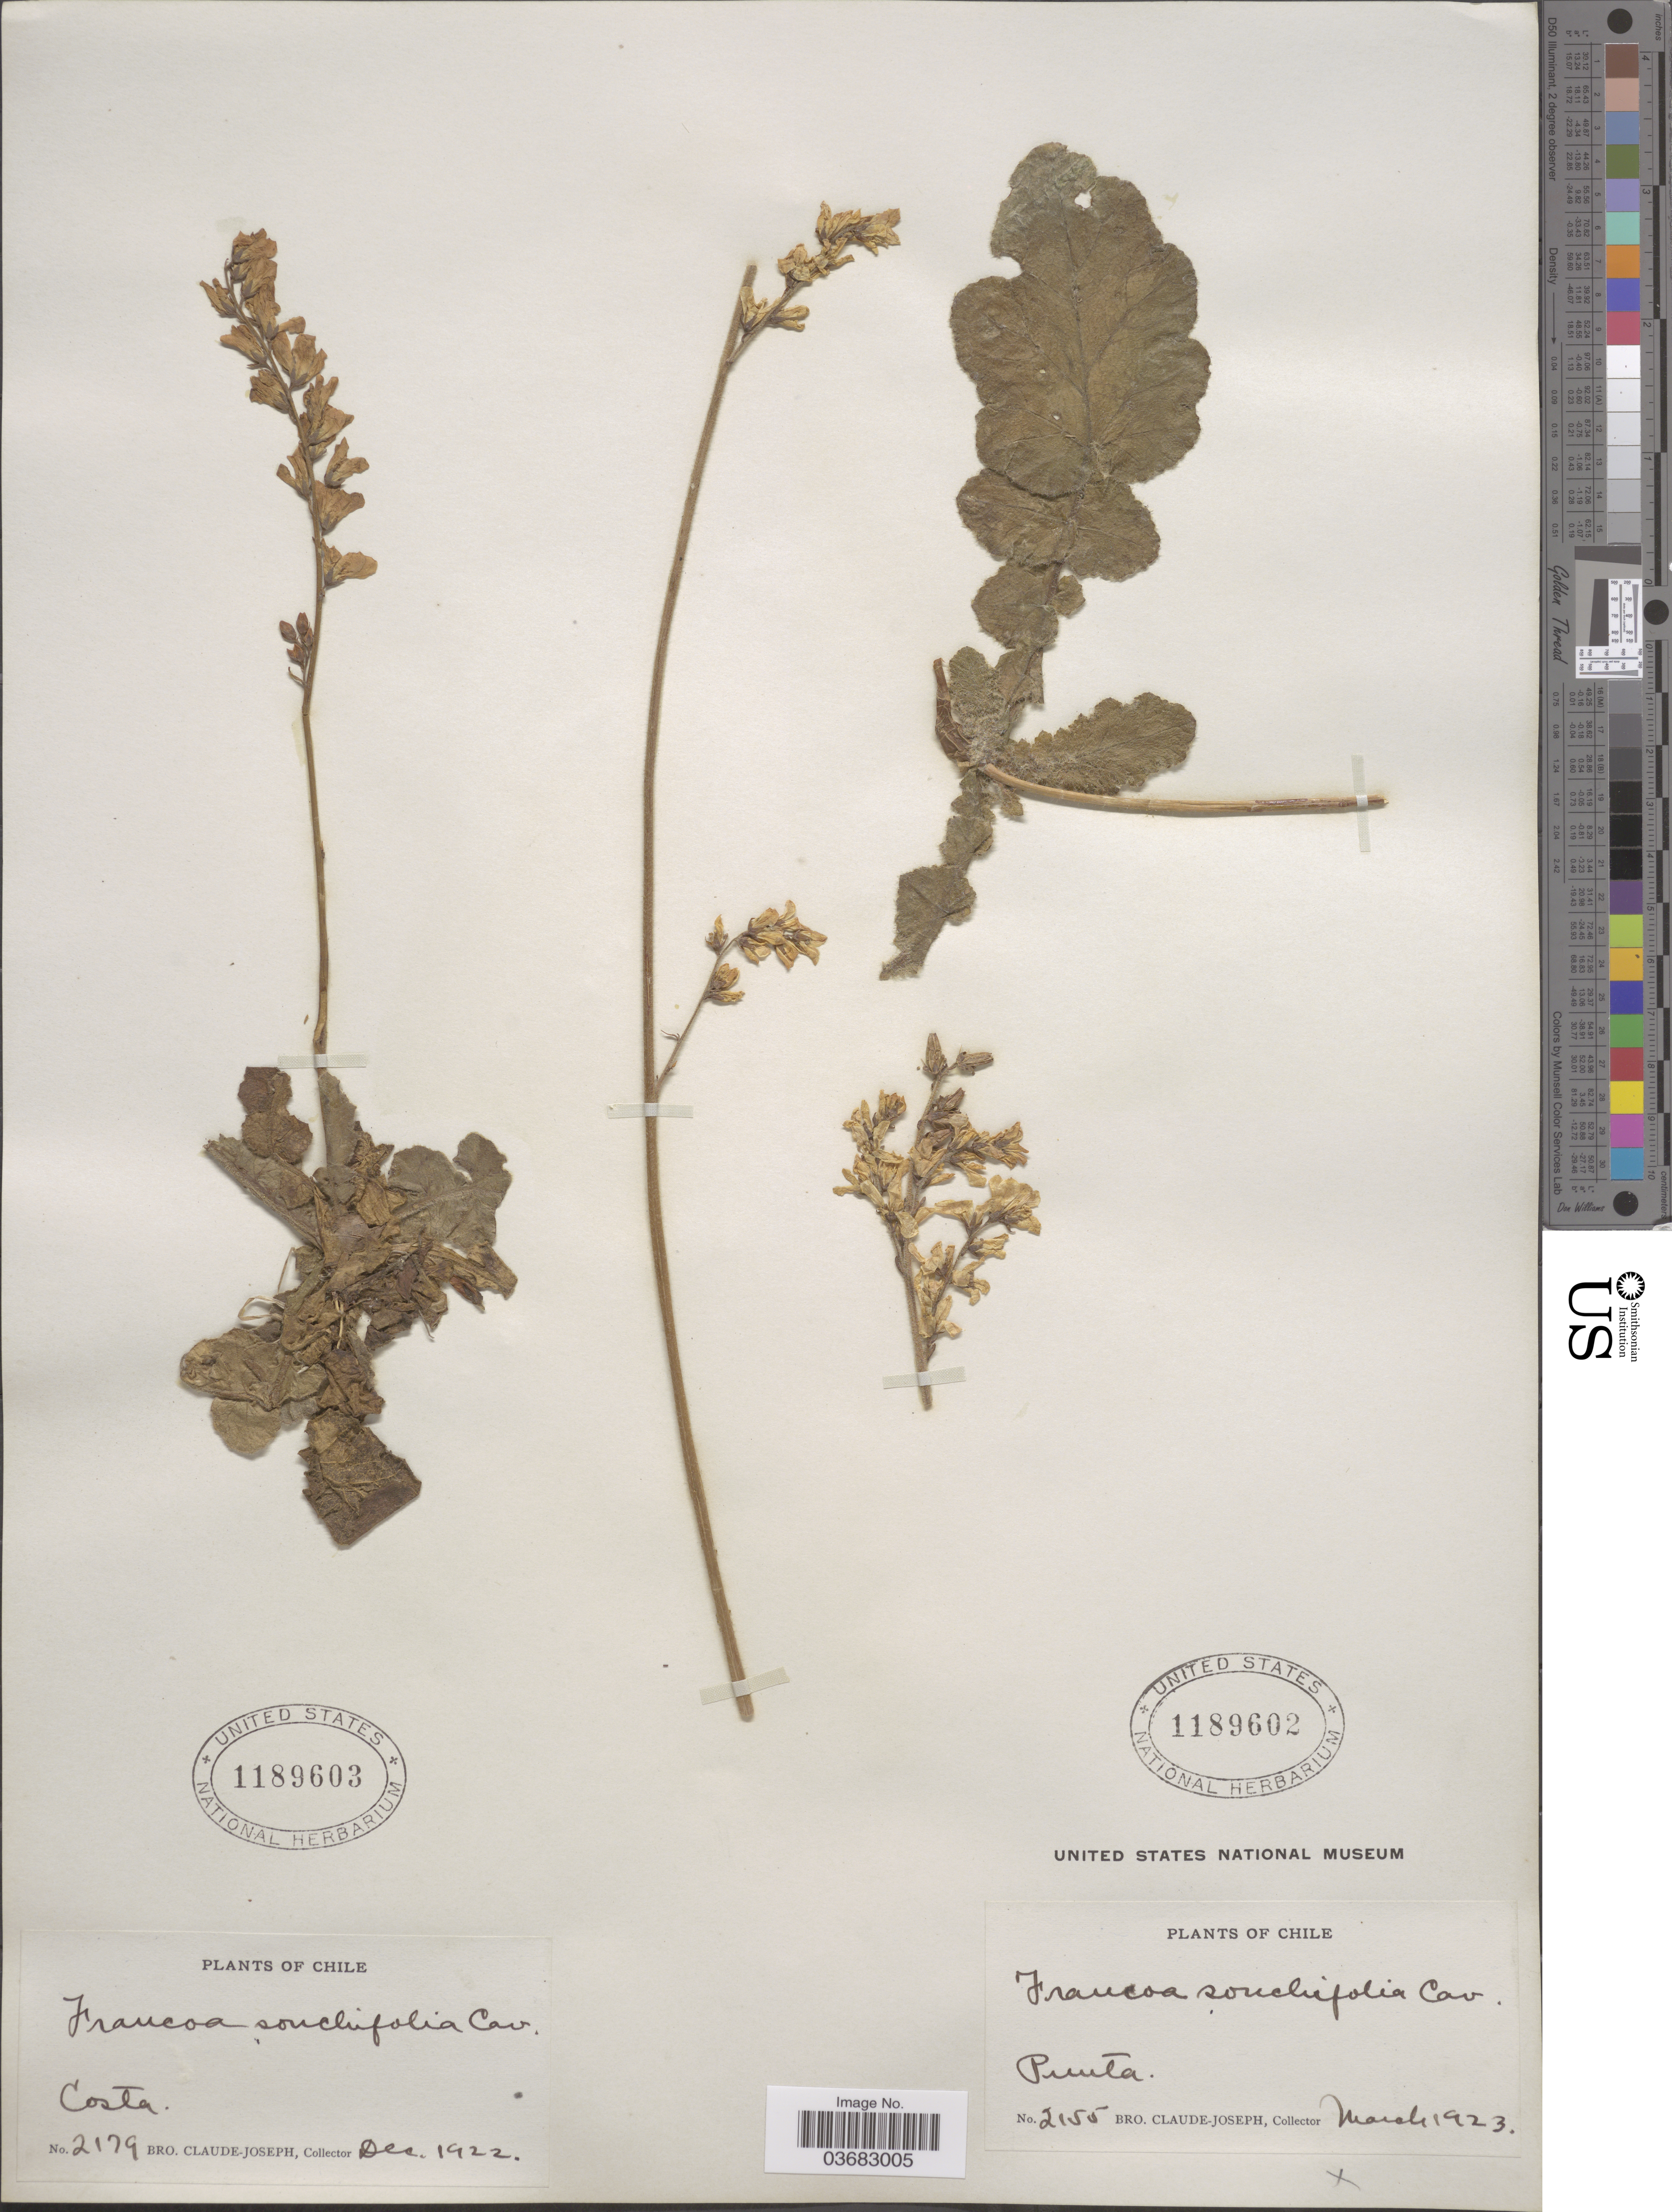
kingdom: Plantae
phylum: Tracheophyta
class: Magnoliopsida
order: Geraniales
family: Francoaceae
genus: Francoa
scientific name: Francoa sonchifolia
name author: Cav.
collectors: Bro. Claude-Joseph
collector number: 2179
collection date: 1922-12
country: Chile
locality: Costa.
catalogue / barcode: US 1189603